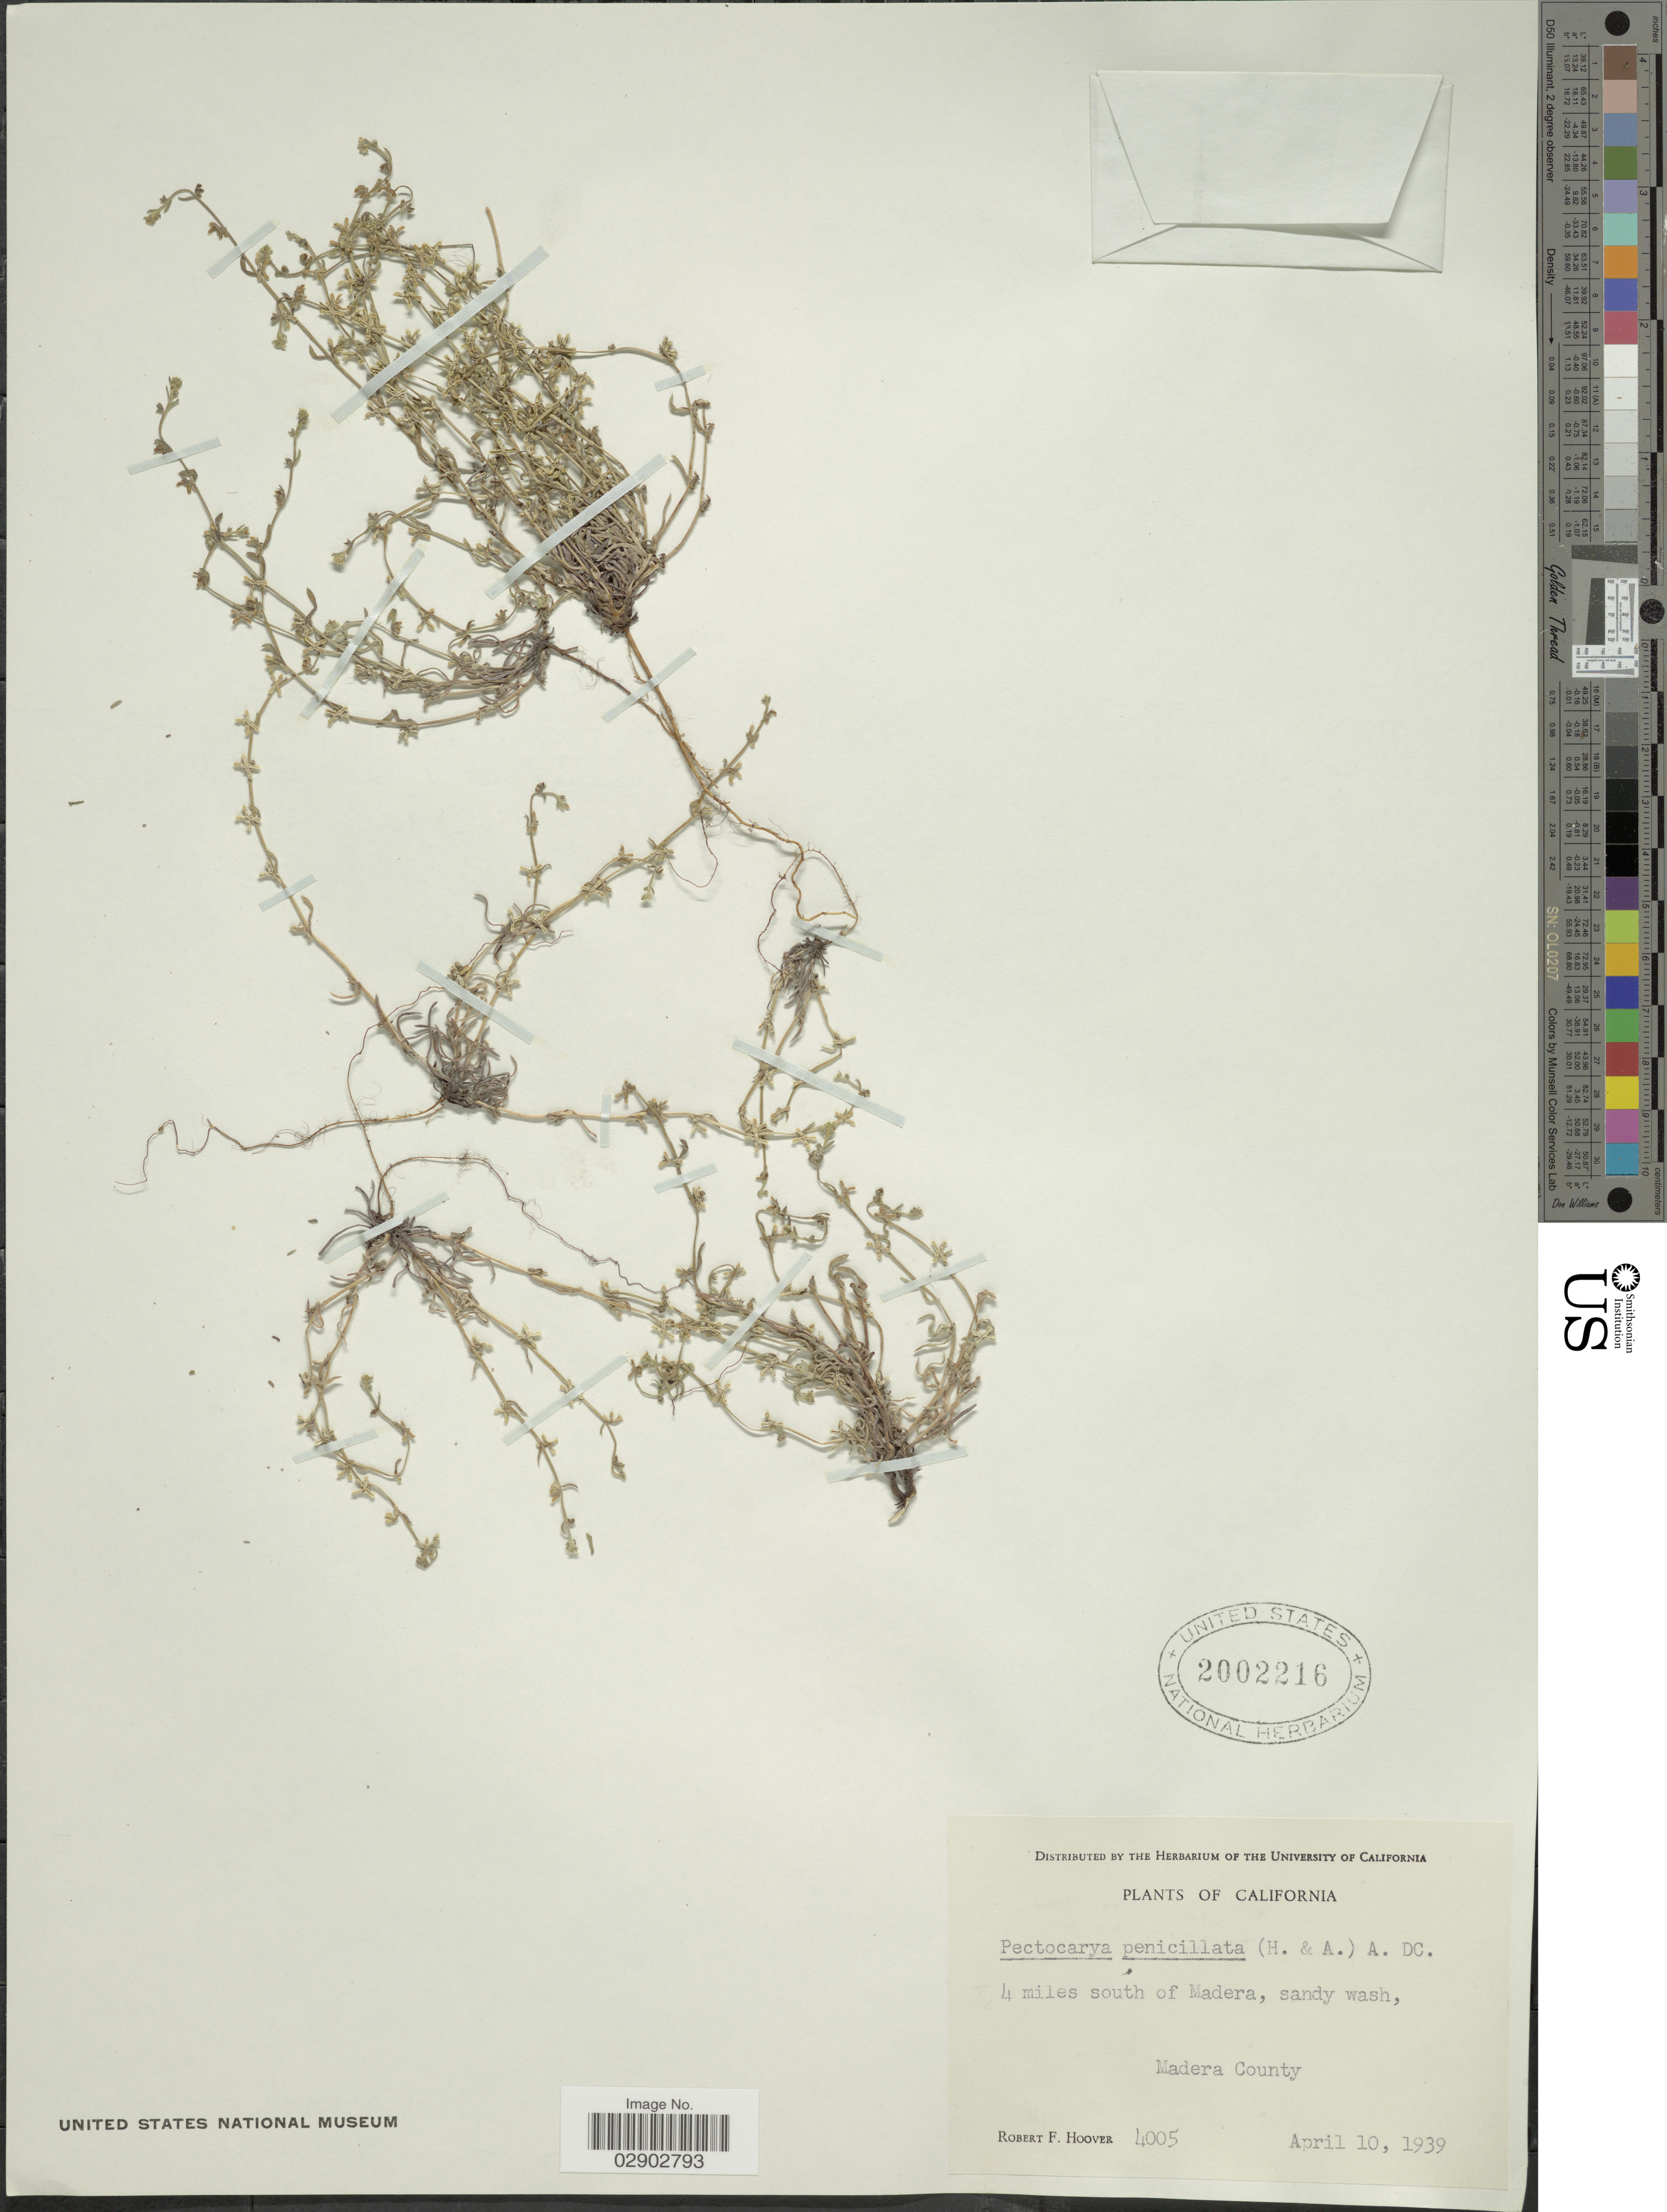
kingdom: Plantae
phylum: Tracheophyta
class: Magnoliopsida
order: Boraginales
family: Boraginaceae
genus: Pectocarya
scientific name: Pectocarya penicillata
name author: Hook. & Arn.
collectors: R. F. Hoover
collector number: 4005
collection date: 1939-04-10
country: United States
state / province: California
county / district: Madera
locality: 4 miles south of Madera, sandy wash, Madera County.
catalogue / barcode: US 2002216